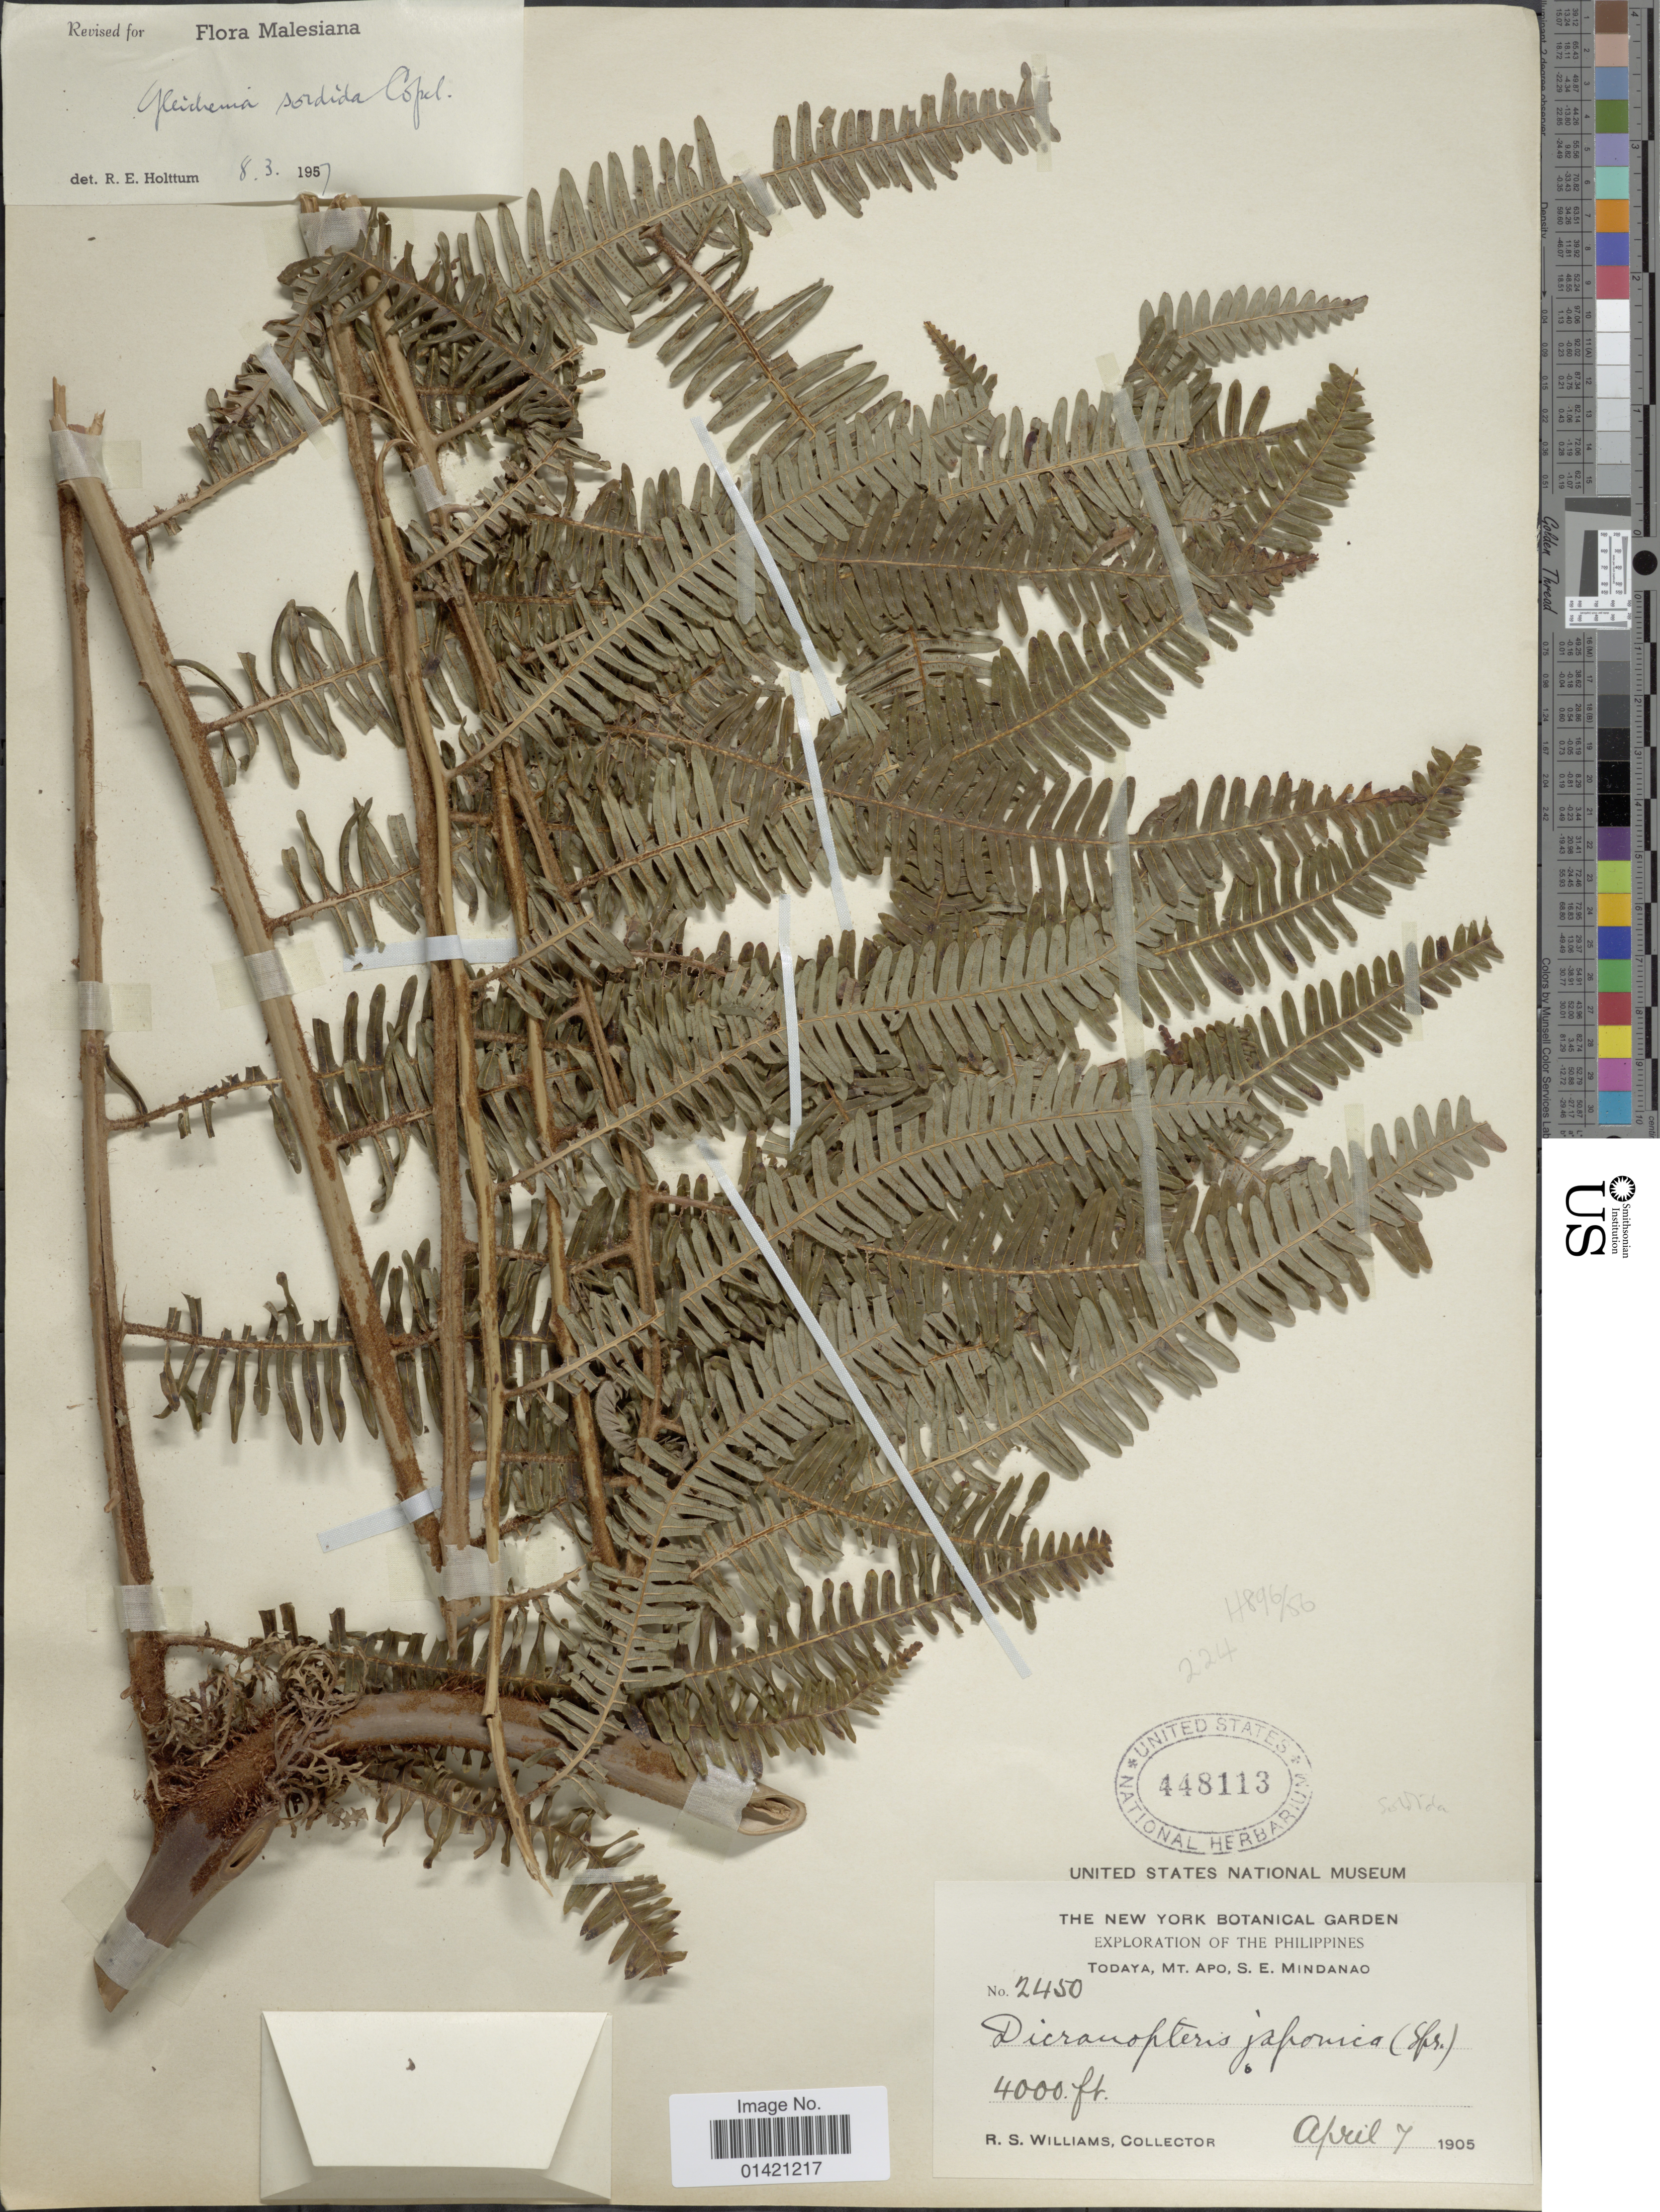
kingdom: Plantae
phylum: Tracheophyta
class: Polypodiopsida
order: Gleicheniales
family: Gleicheniaceae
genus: Diplopterygium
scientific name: Diplopterygium sordidum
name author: (Copel.) Parris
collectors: R. S. Williams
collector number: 2450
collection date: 1905-04-07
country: Philippines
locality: Todaya, Mt. Apo. S.E. Mindanao.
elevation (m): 1219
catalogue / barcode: US 448113